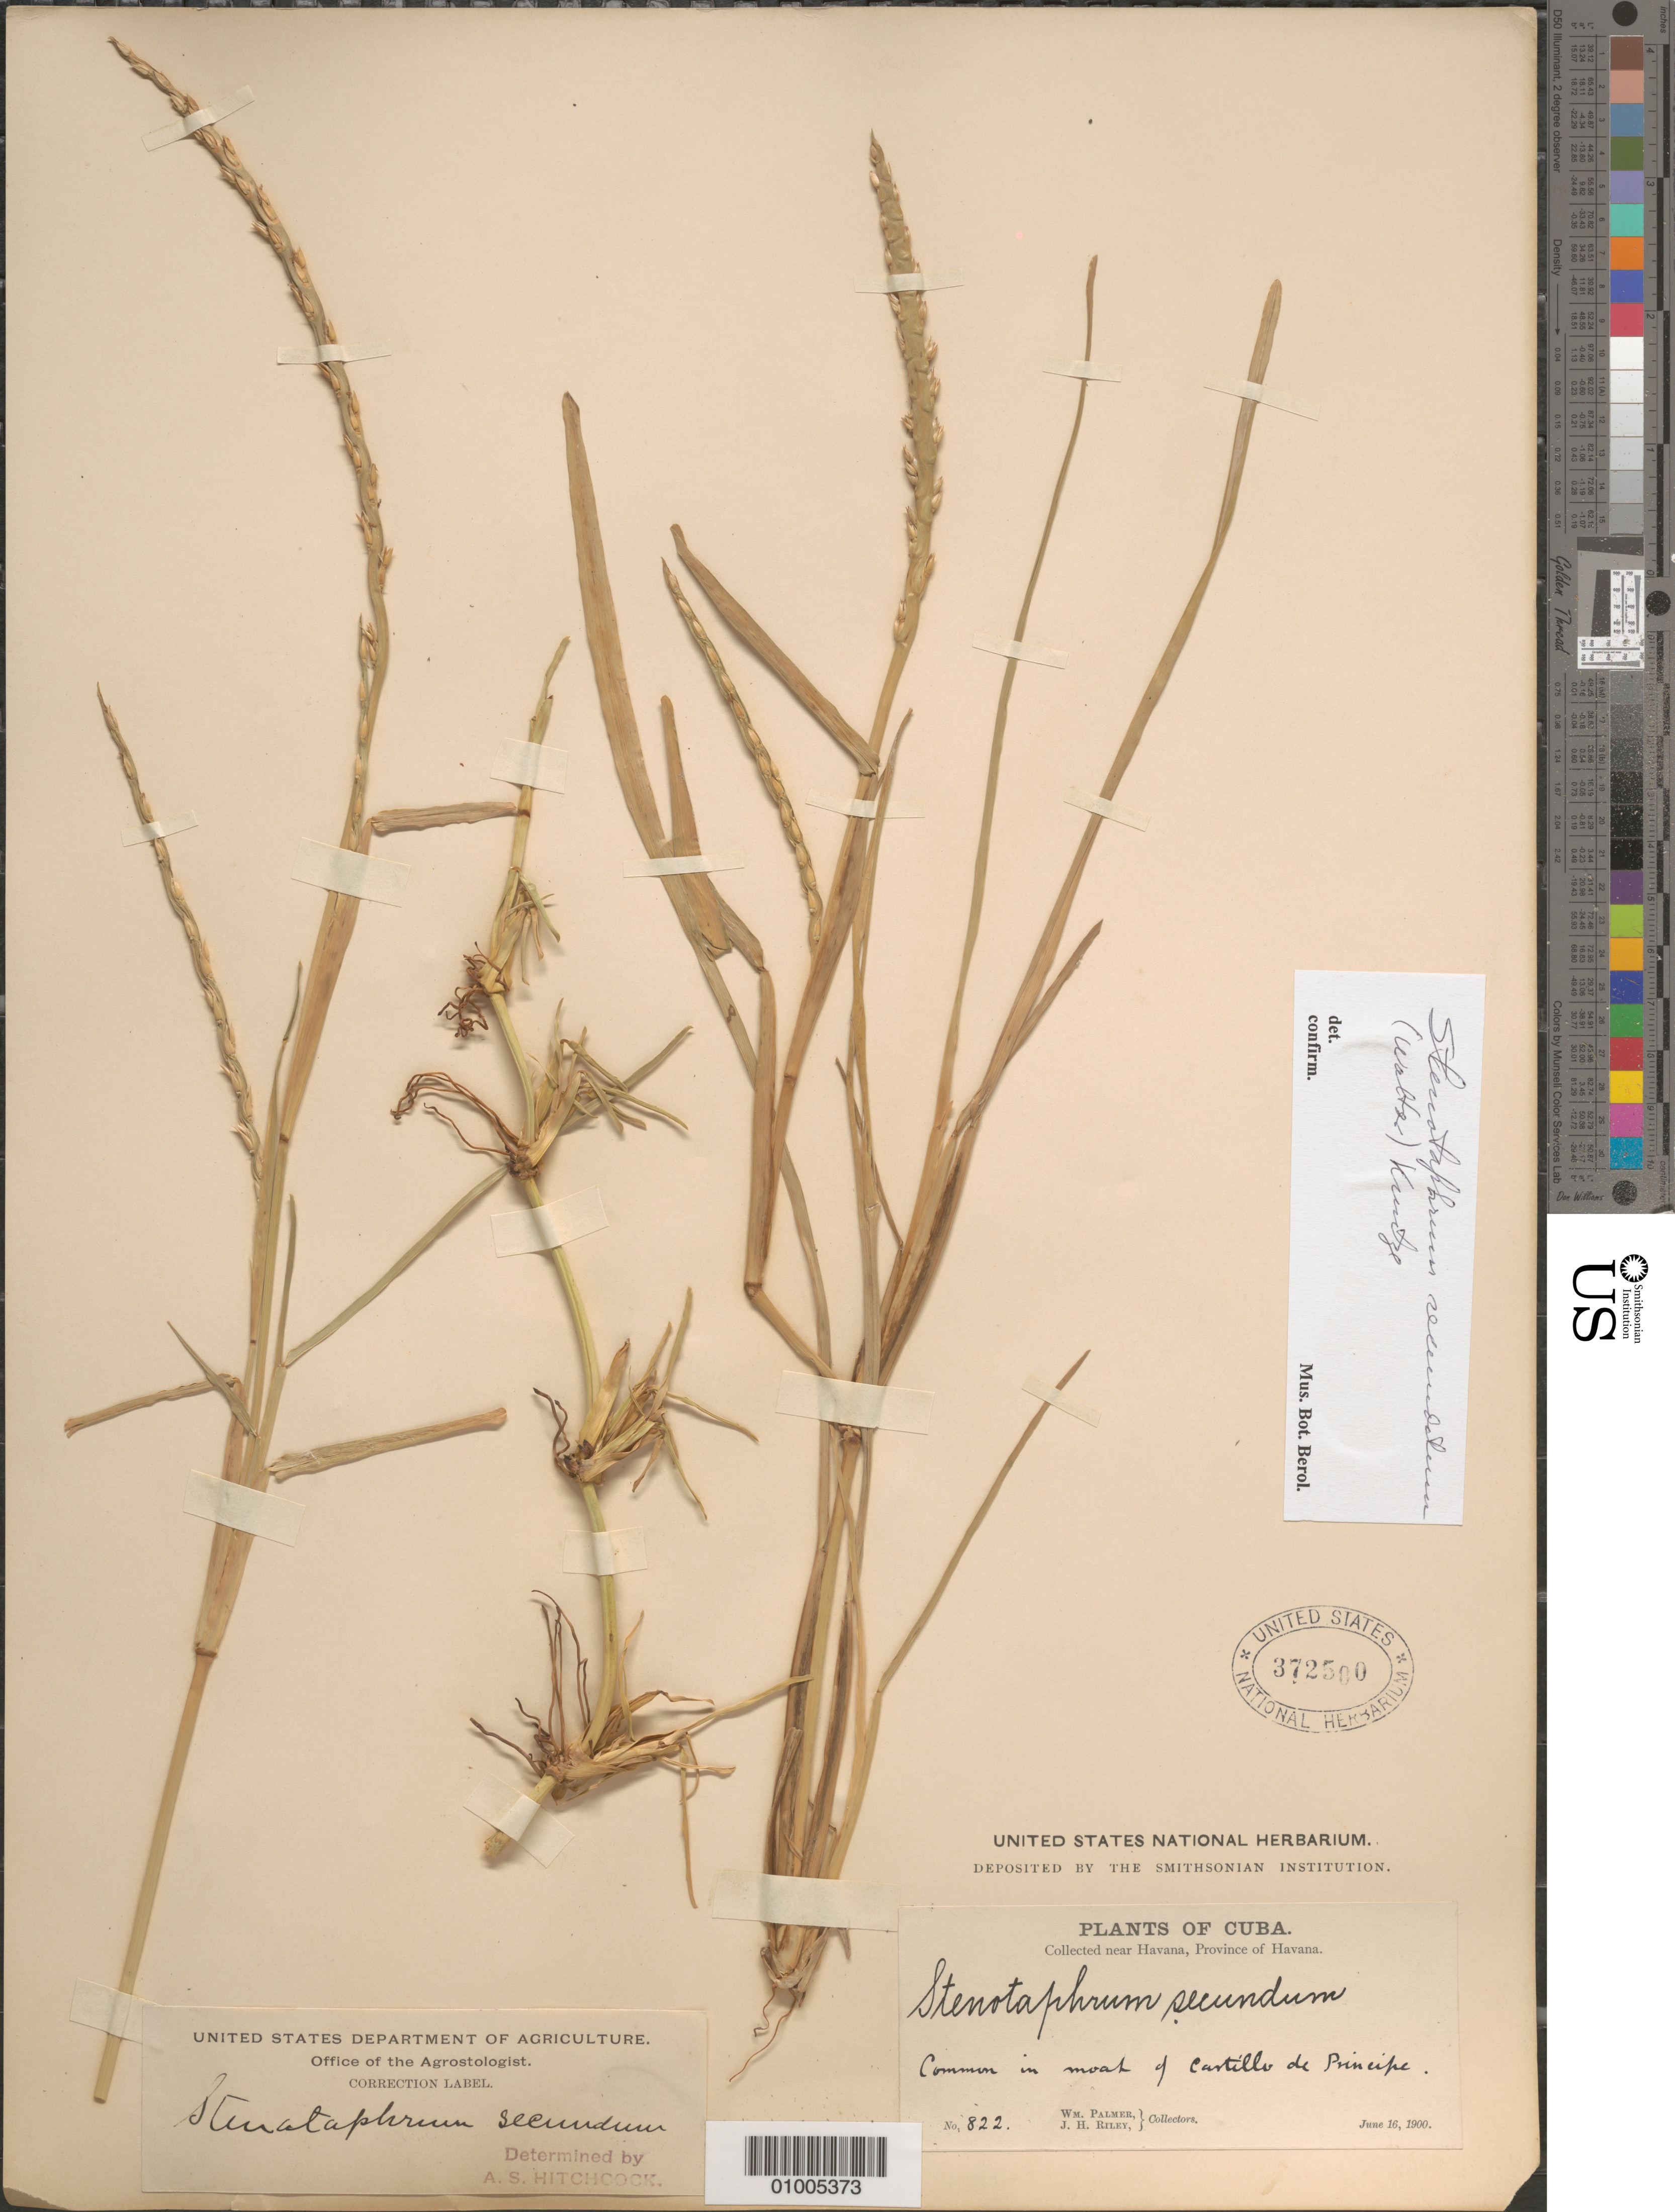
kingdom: Plantae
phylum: Tracheophyta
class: Liliopsida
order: Poales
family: Poaceae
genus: Stenotaphrum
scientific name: Stenotaphrum secundatum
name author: (Walter) Kuntze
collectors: W. Palmer & J. H. Riley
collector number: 822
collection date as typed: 16 Jun 1900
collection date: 1900-06-16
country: Cuba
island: Cuba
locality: Common in Cartillo de Principe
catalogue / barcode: US 372500